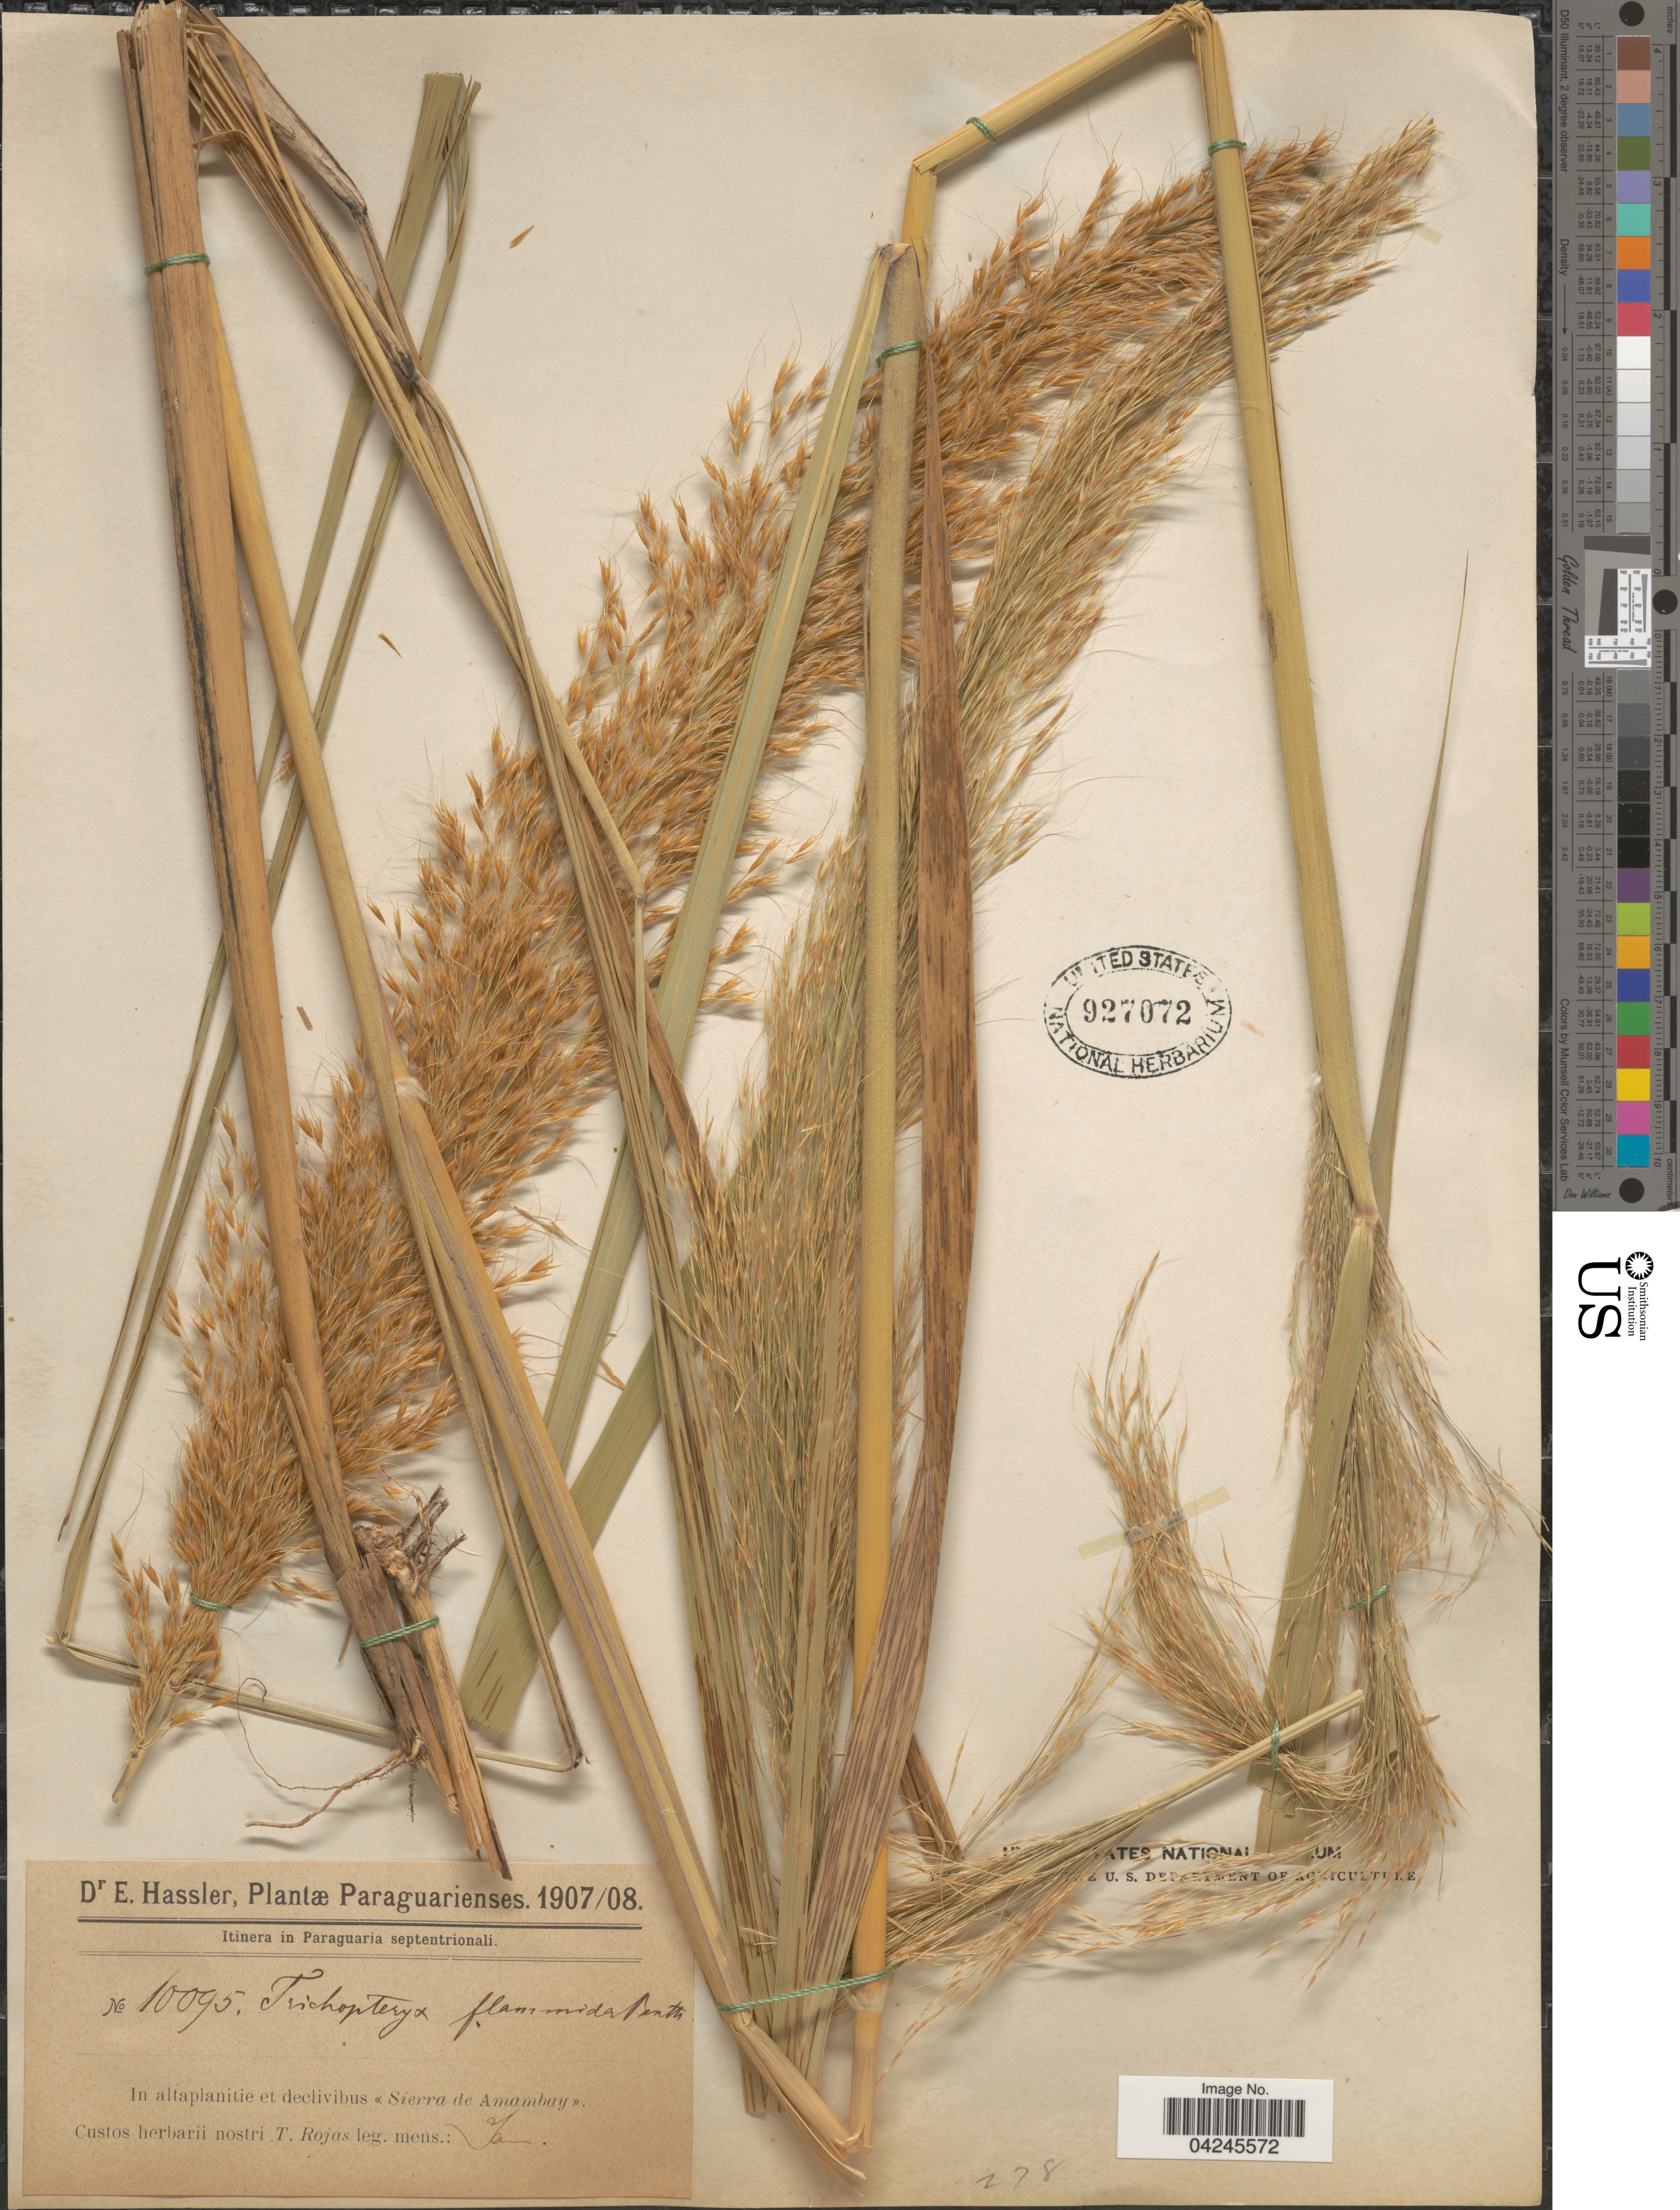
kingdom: Plantae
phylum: Tracheophyta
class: Liliopsida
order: Poales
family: Poaceae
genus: Loudetia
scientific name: Loudetia flammida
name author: (Trin.) C. E. Hubb.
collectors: E. Hassler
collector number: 10095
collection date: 1907-01/1908-01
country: Paraguay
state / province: Amambay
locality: Itinera in Paraguaria septentrionali. In altaplanitie et declivibus «Sierra de Amambay».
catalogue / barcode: US 927072